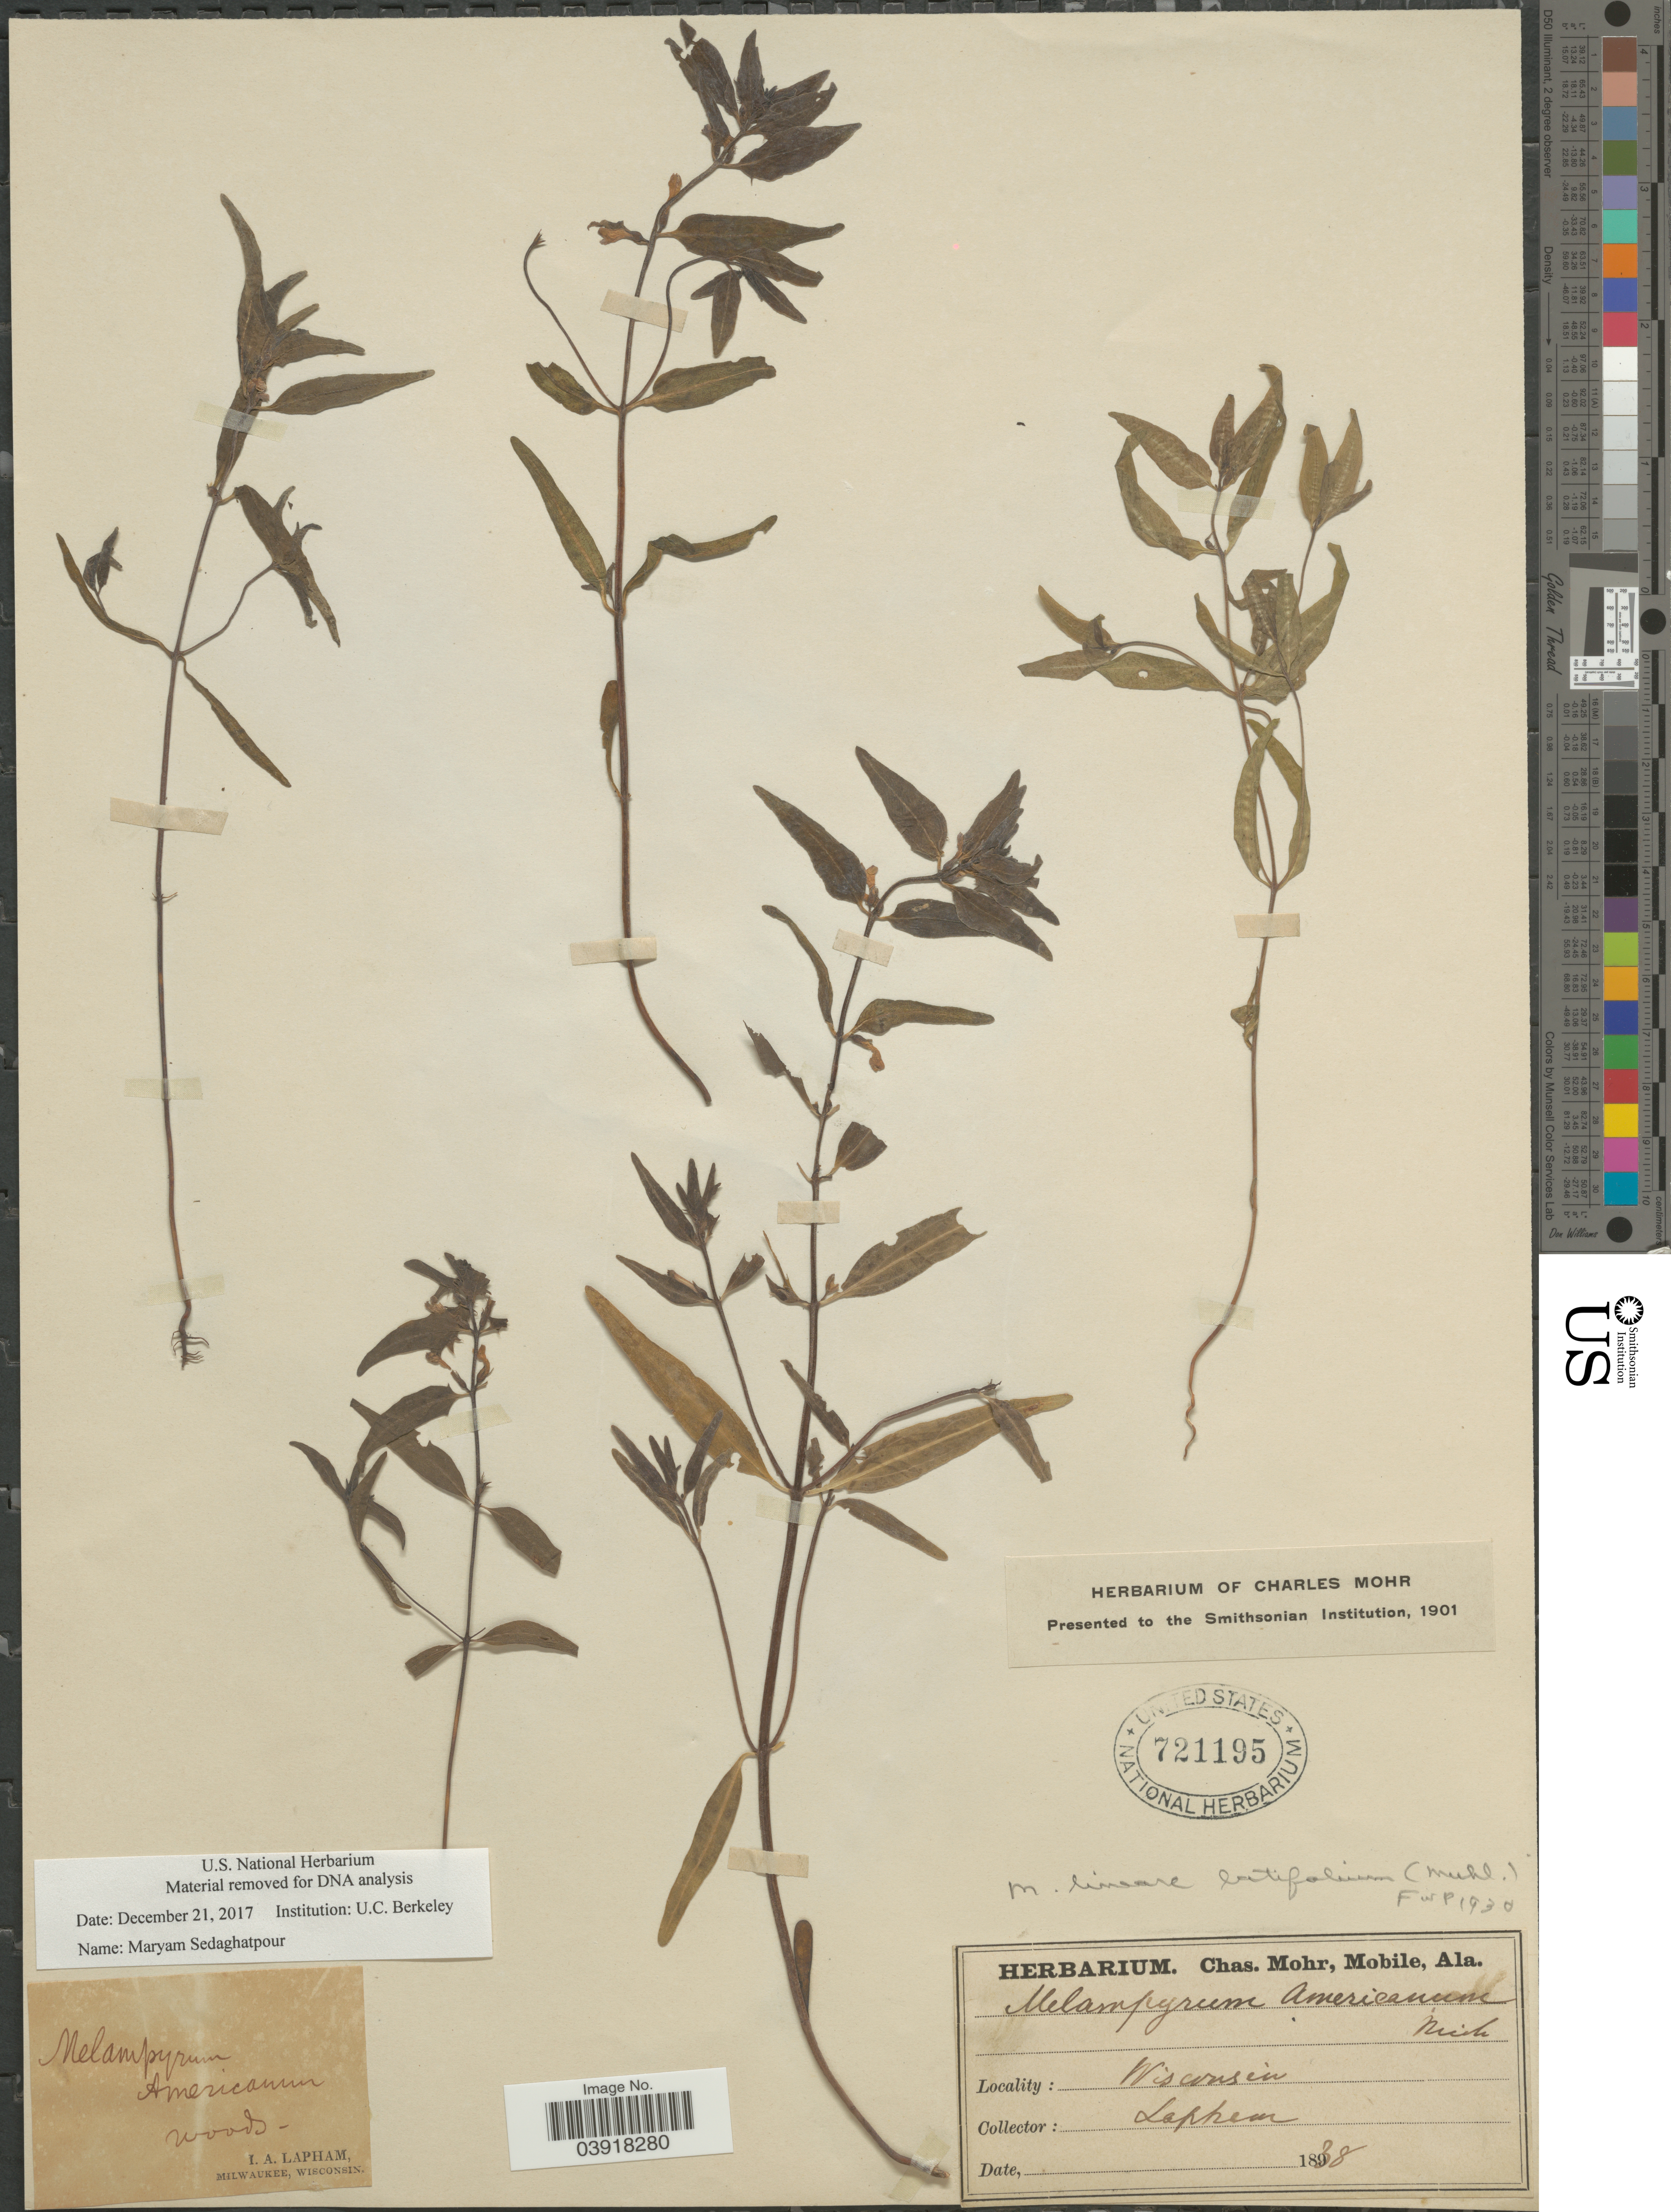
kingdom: Plantae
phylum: Tracheophyta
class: Magnoliopsida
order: Lamiales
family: Orobanchaceae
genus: Melampyrum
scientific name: Melampyrum lineare var. latifolium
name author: (Muhl.) P. Beauv.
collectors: I. Lapham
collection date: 1838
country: United States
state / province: Wisconsin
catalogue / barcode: US 721195